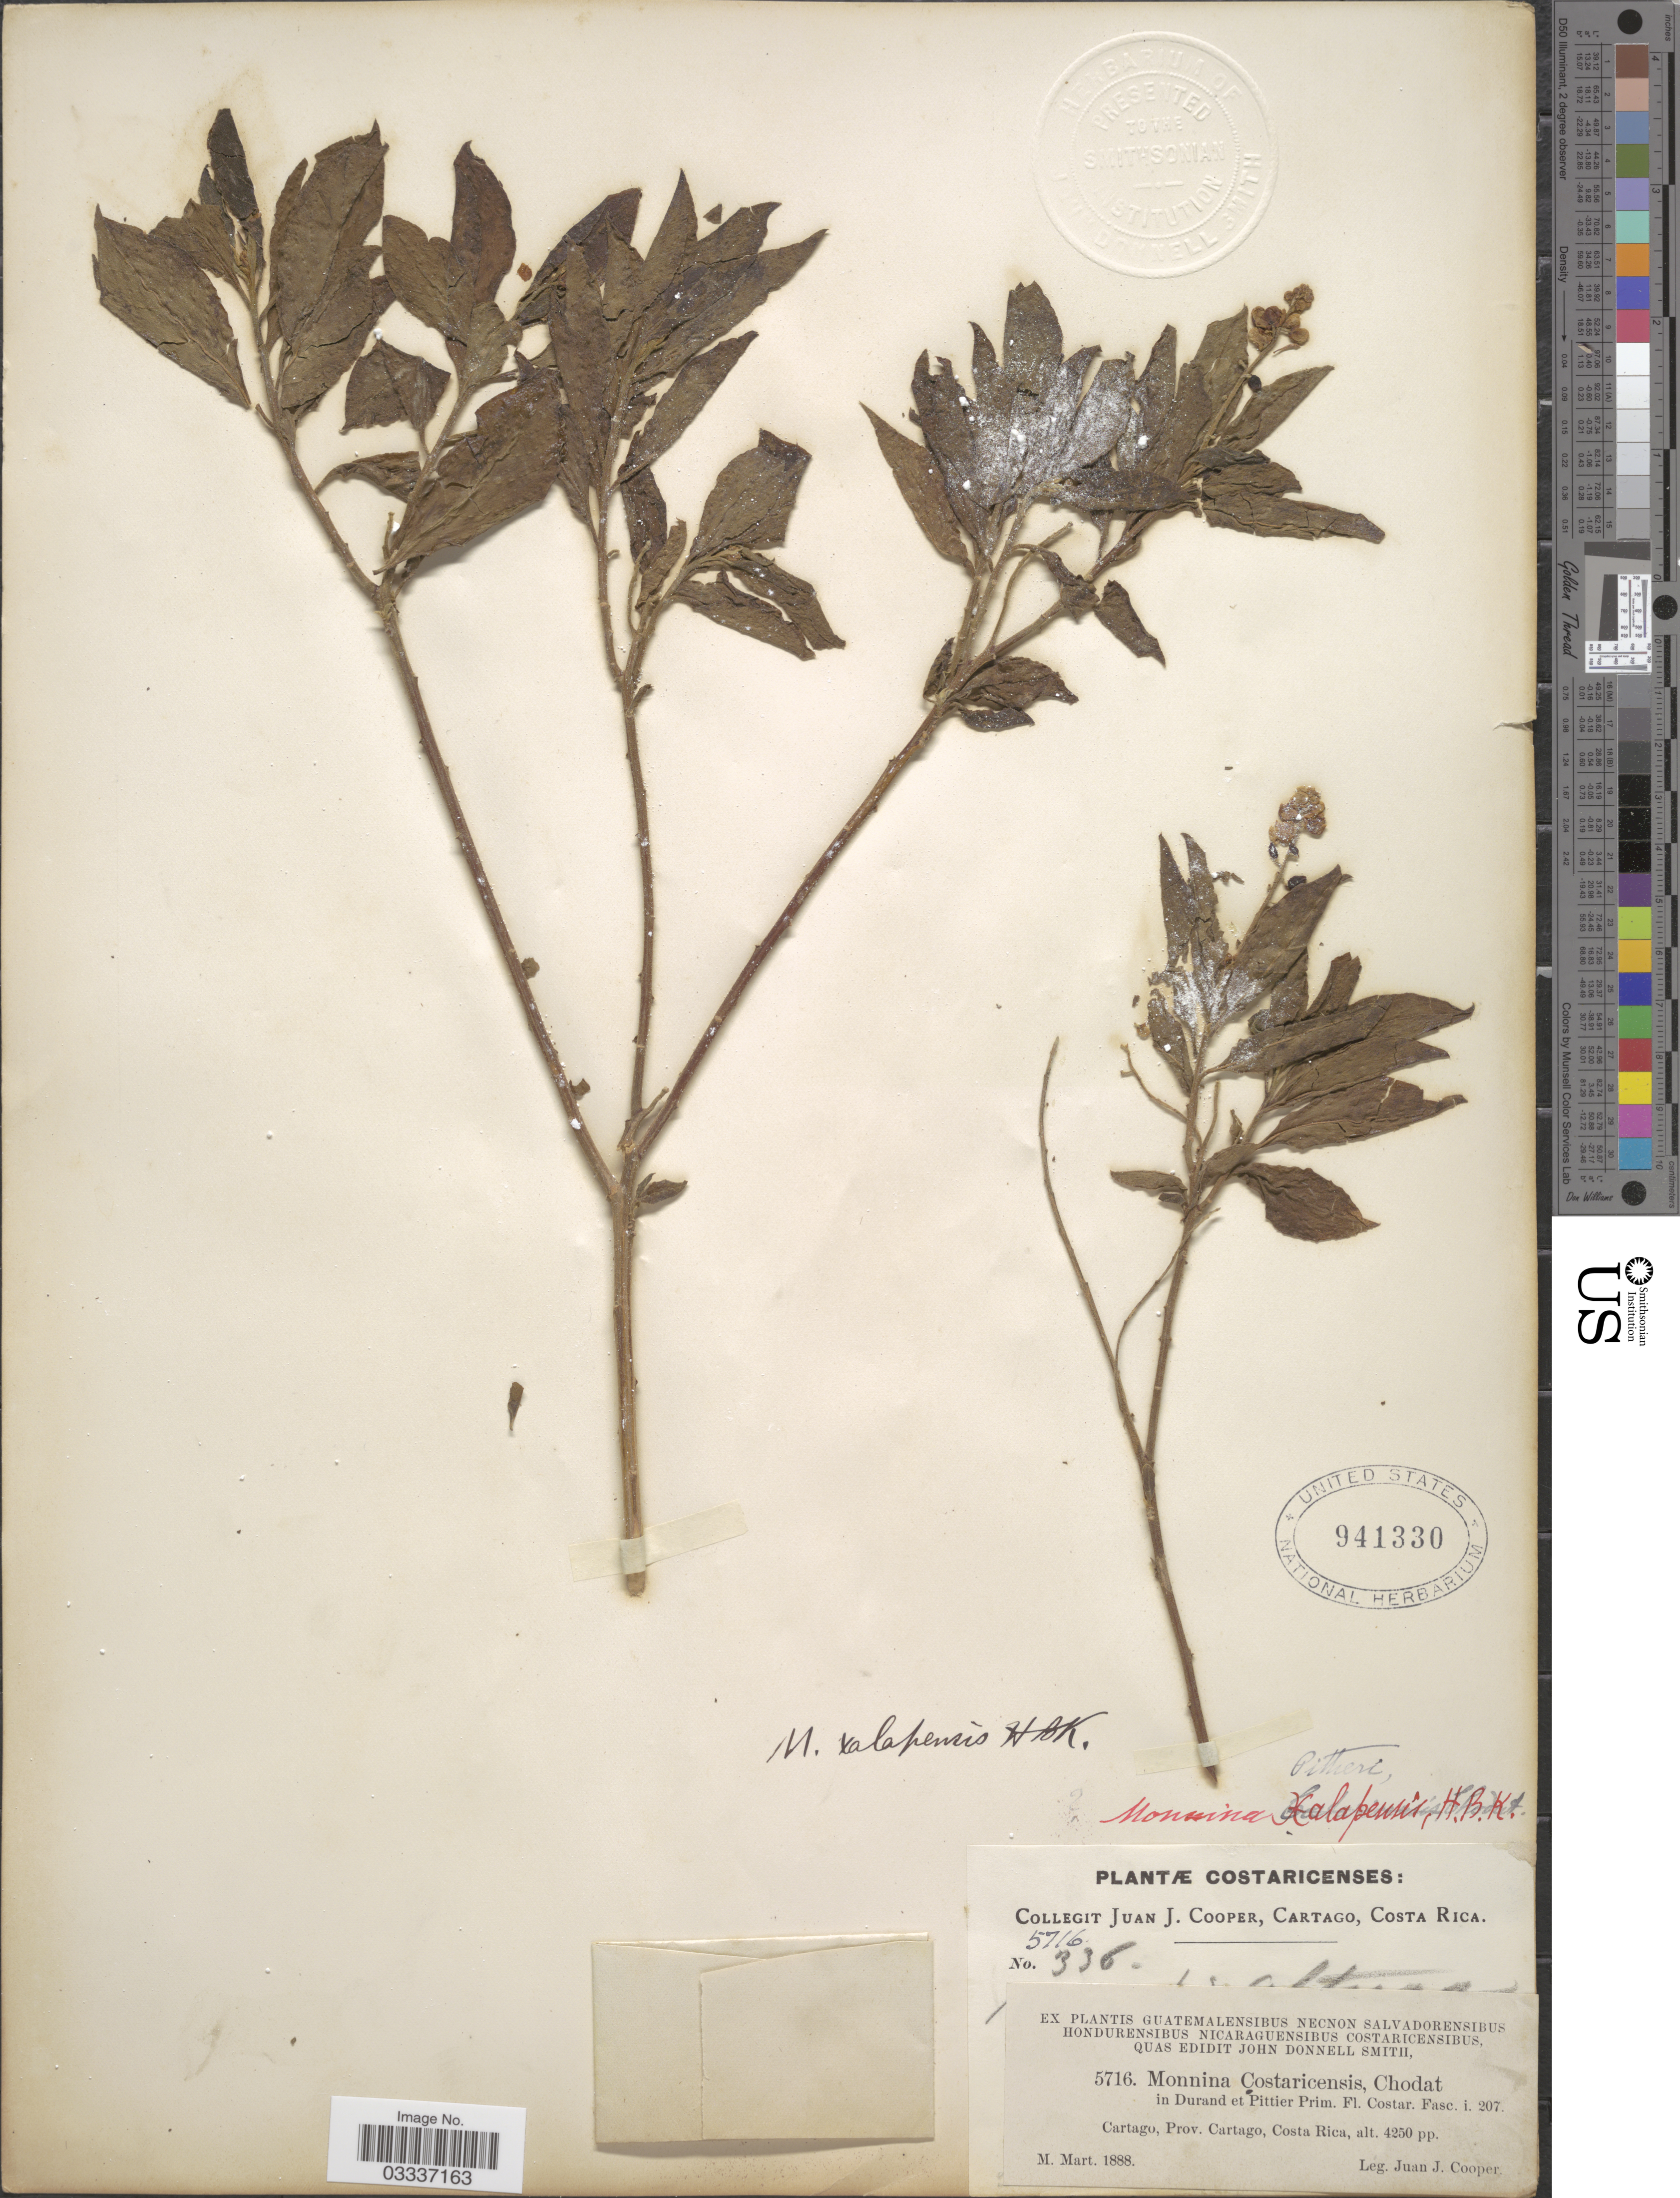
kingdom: Plantae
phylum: Tracheophyta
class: Magnoliopsida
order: Fabales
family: Polygalaceae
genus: Monnina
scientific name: Monnina xalapensis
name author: Kunth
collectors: J. J. Cooper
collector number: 5716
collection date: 1888-03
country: Costa Rica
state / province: Cartago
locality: Cartago.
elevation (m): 1295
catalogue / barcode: US 941330